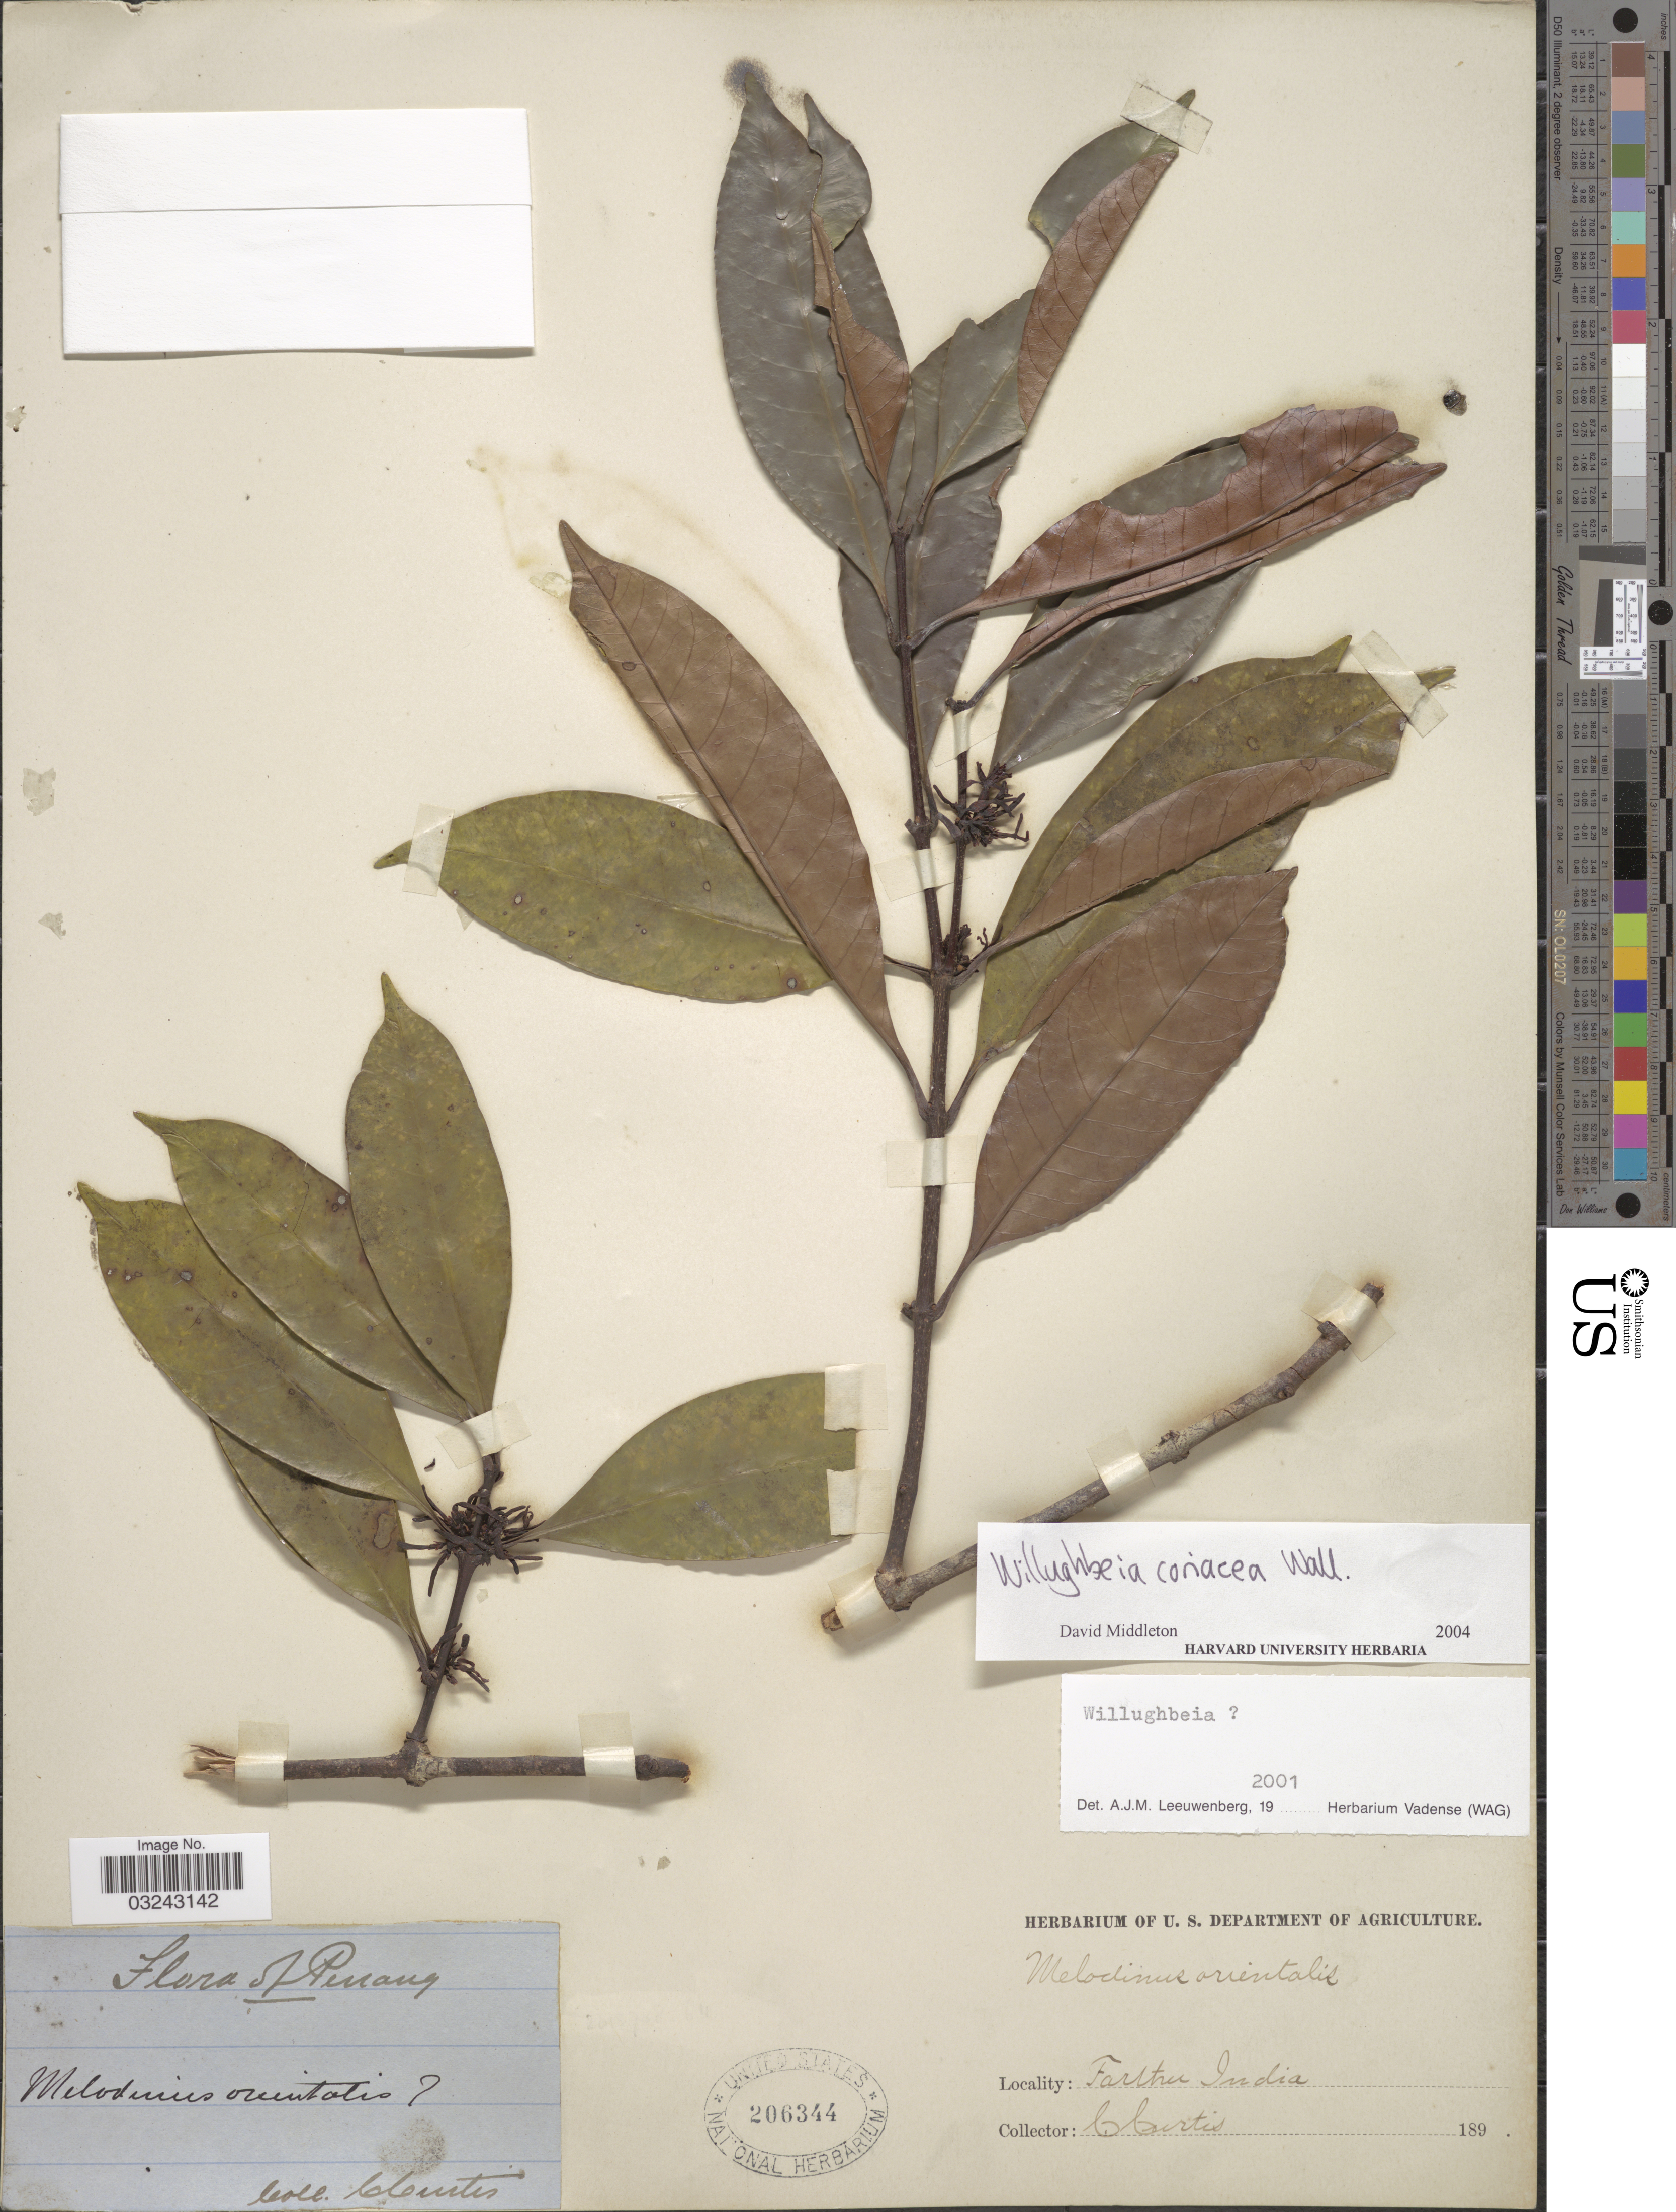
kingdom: Plantae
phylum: Tracheophyta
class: Magnoliopsida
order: Gentianales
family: Apocynaceae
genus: Willughbeia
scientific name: Willughbeia coriacea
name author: Wall.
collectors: C. Curtis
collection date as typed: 189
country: Malaysia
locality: Farther India, Penang.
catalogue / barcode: US 206344